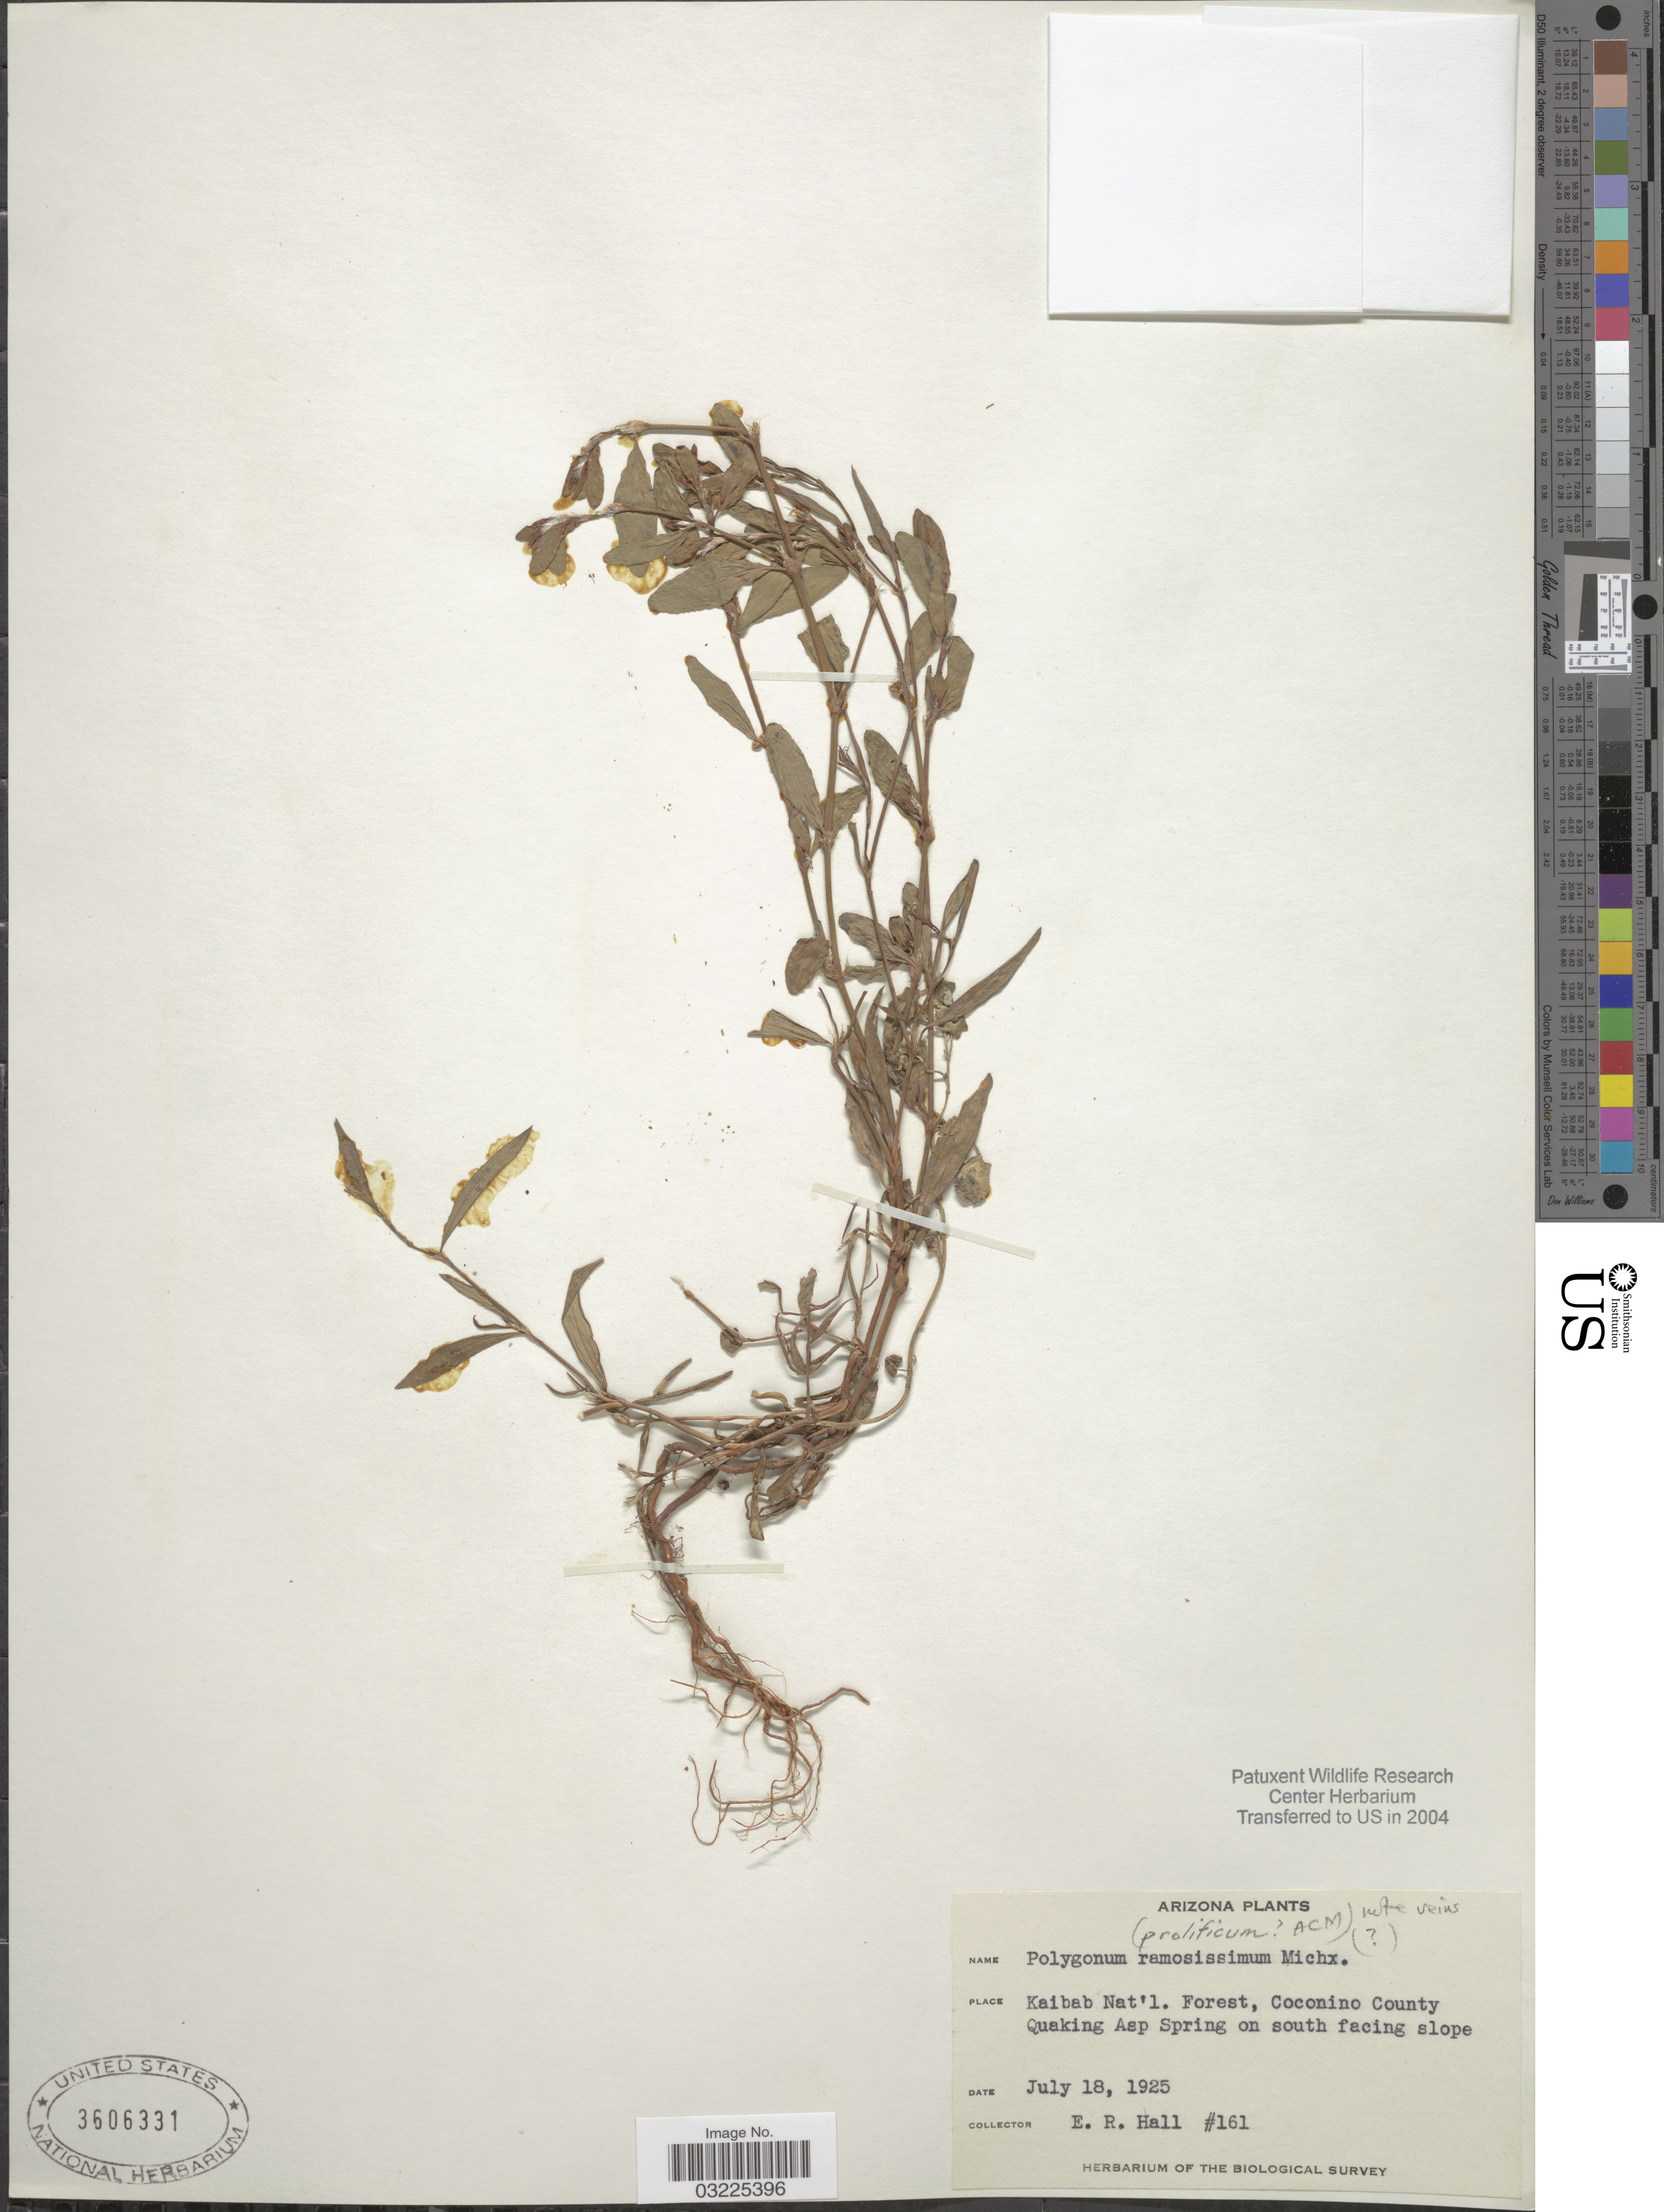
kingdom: Plantae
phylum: Tracheophyta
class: Magnoliopsida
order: Caryophyllales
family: Polygonaceae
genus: Polygonum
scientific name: Polygonum ramosissimum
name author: Michx.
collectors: E. Hall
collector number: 161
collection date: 1925-07-18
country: United States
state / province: Arizona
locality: Kaibab Nat'l. Forest, Coconino County. Quaking Asp Spring on south facing slope.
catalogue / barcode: US 3606331